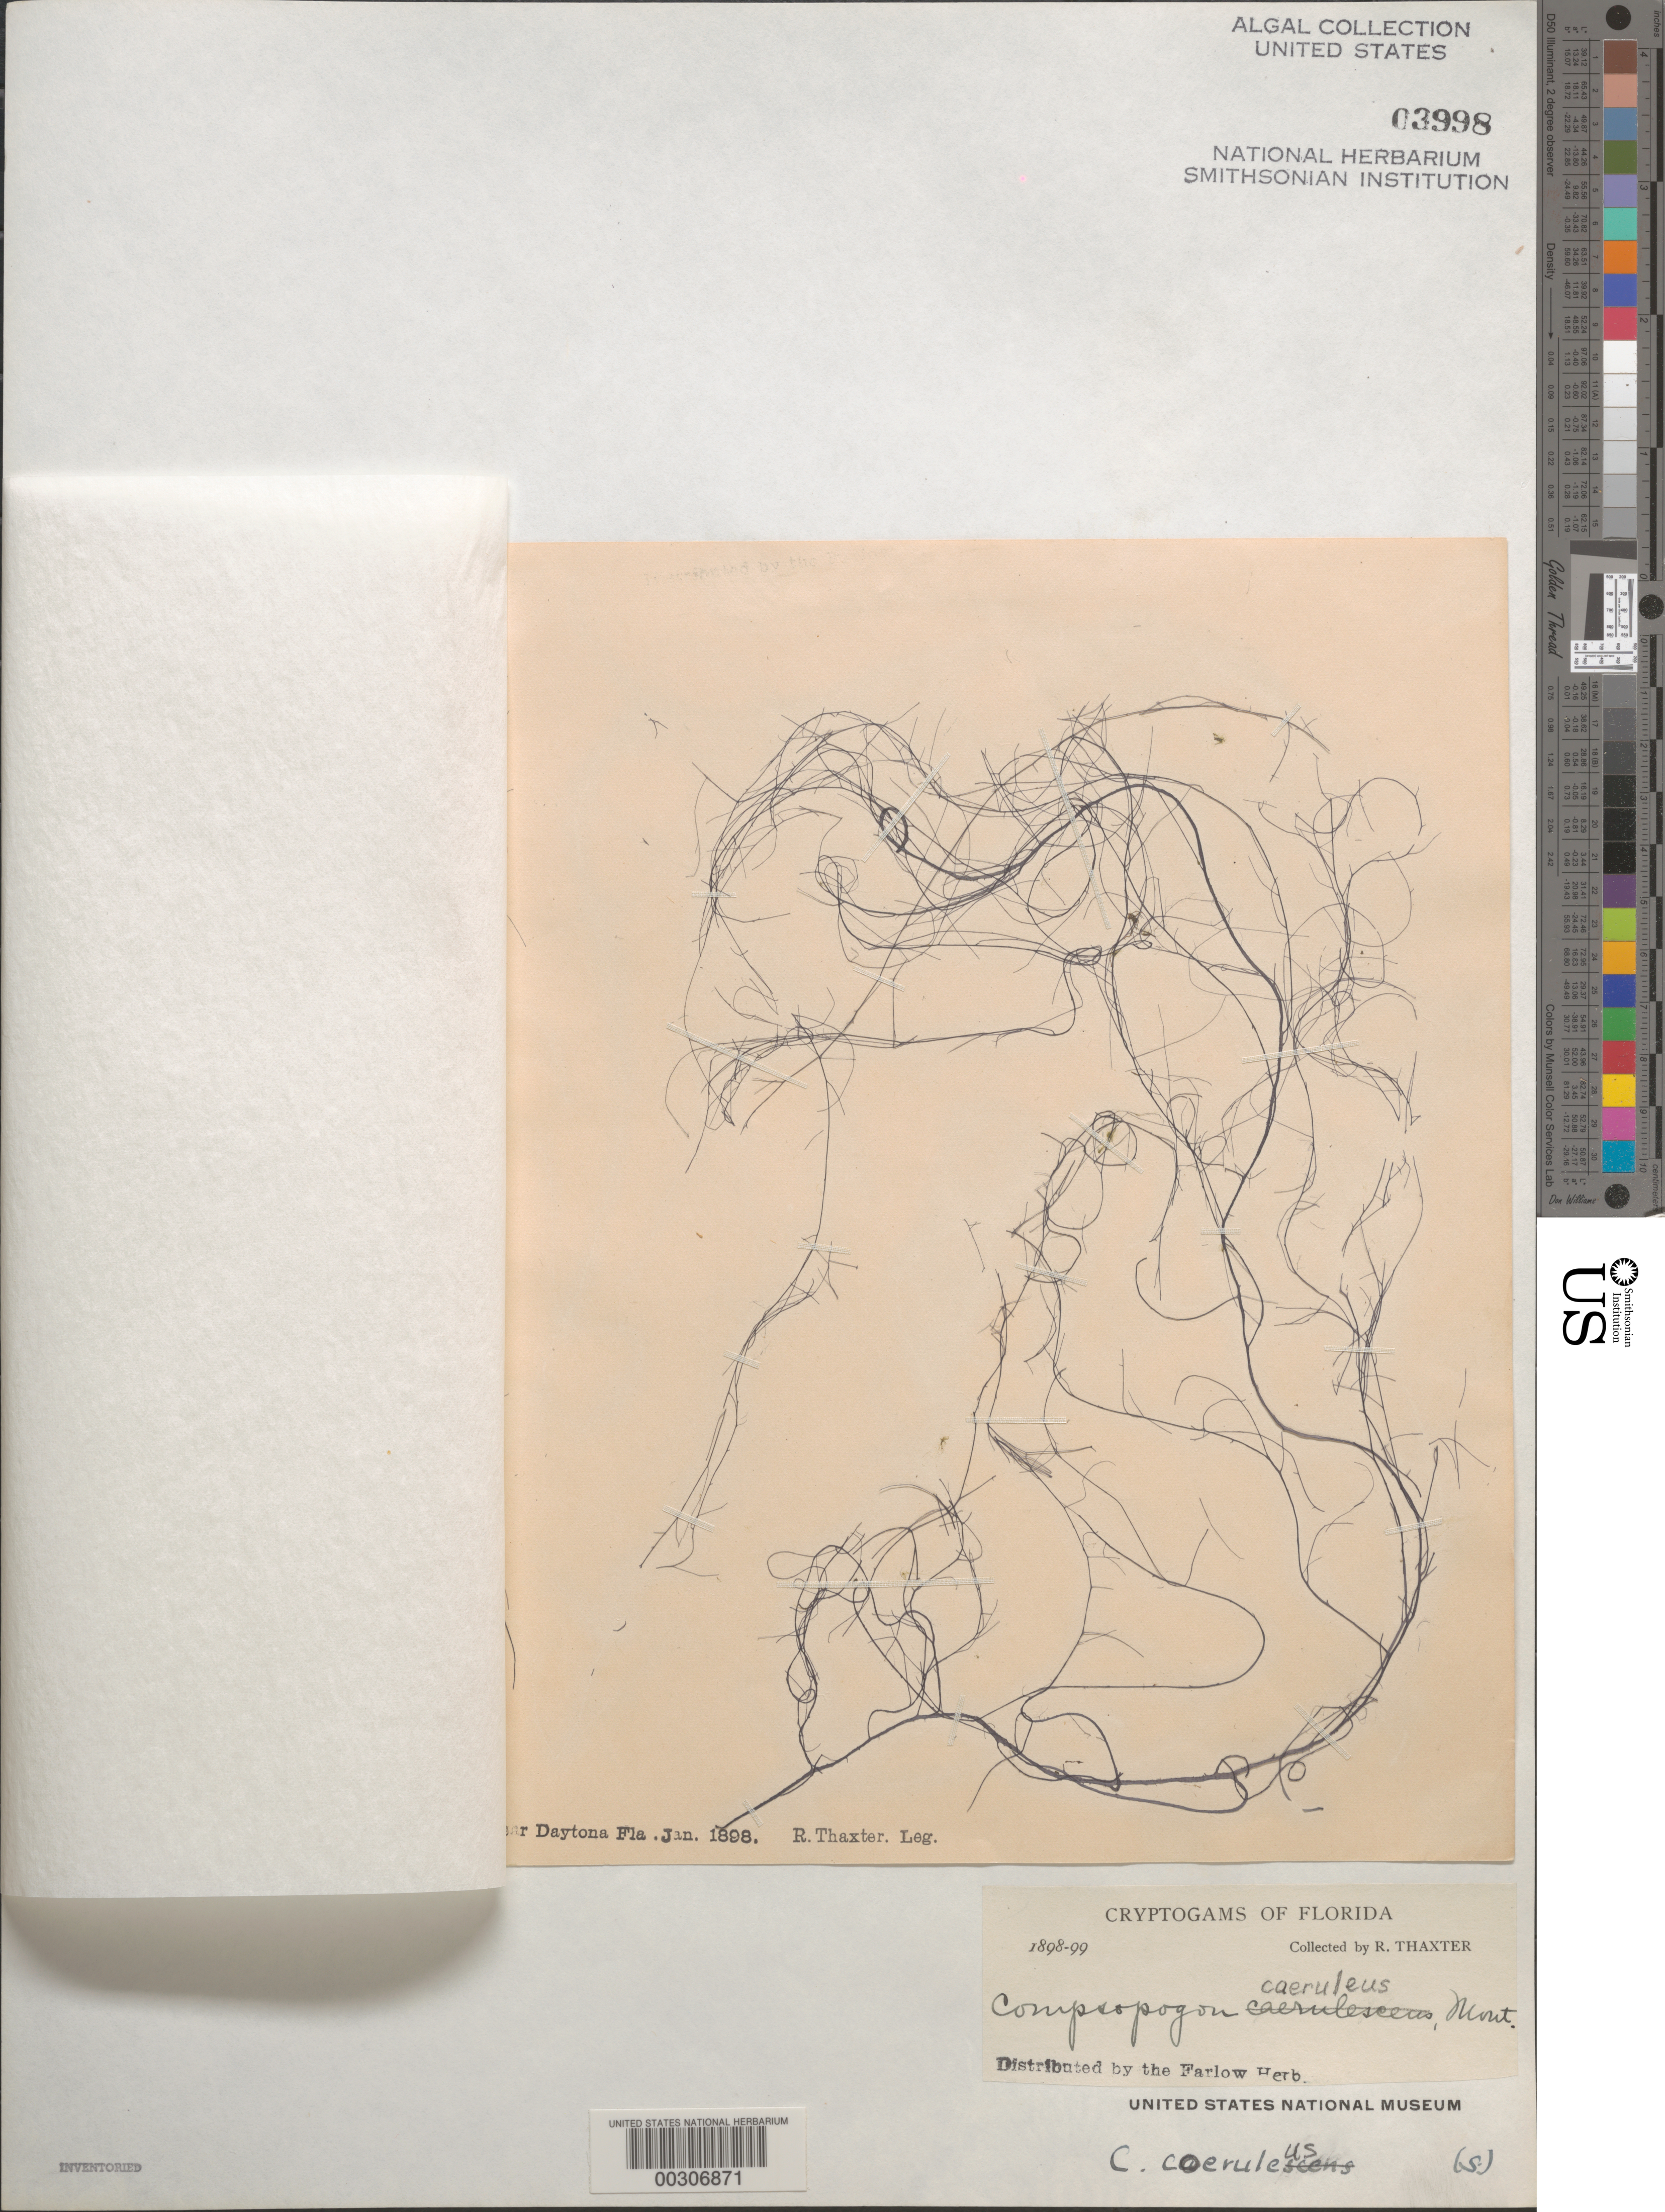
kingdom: Plantae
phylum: Rhodophyta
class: Compsopogonophyceae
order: Compsopogonales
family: Compsopogonaceae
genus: Compsopogon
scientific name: Compsopogon caeruleus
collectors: R. Thaxter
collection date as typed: Jan 1898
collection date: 1898-01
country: United States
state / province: Florida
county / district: Volusia County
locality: Near Daytona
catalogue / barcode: US 3998